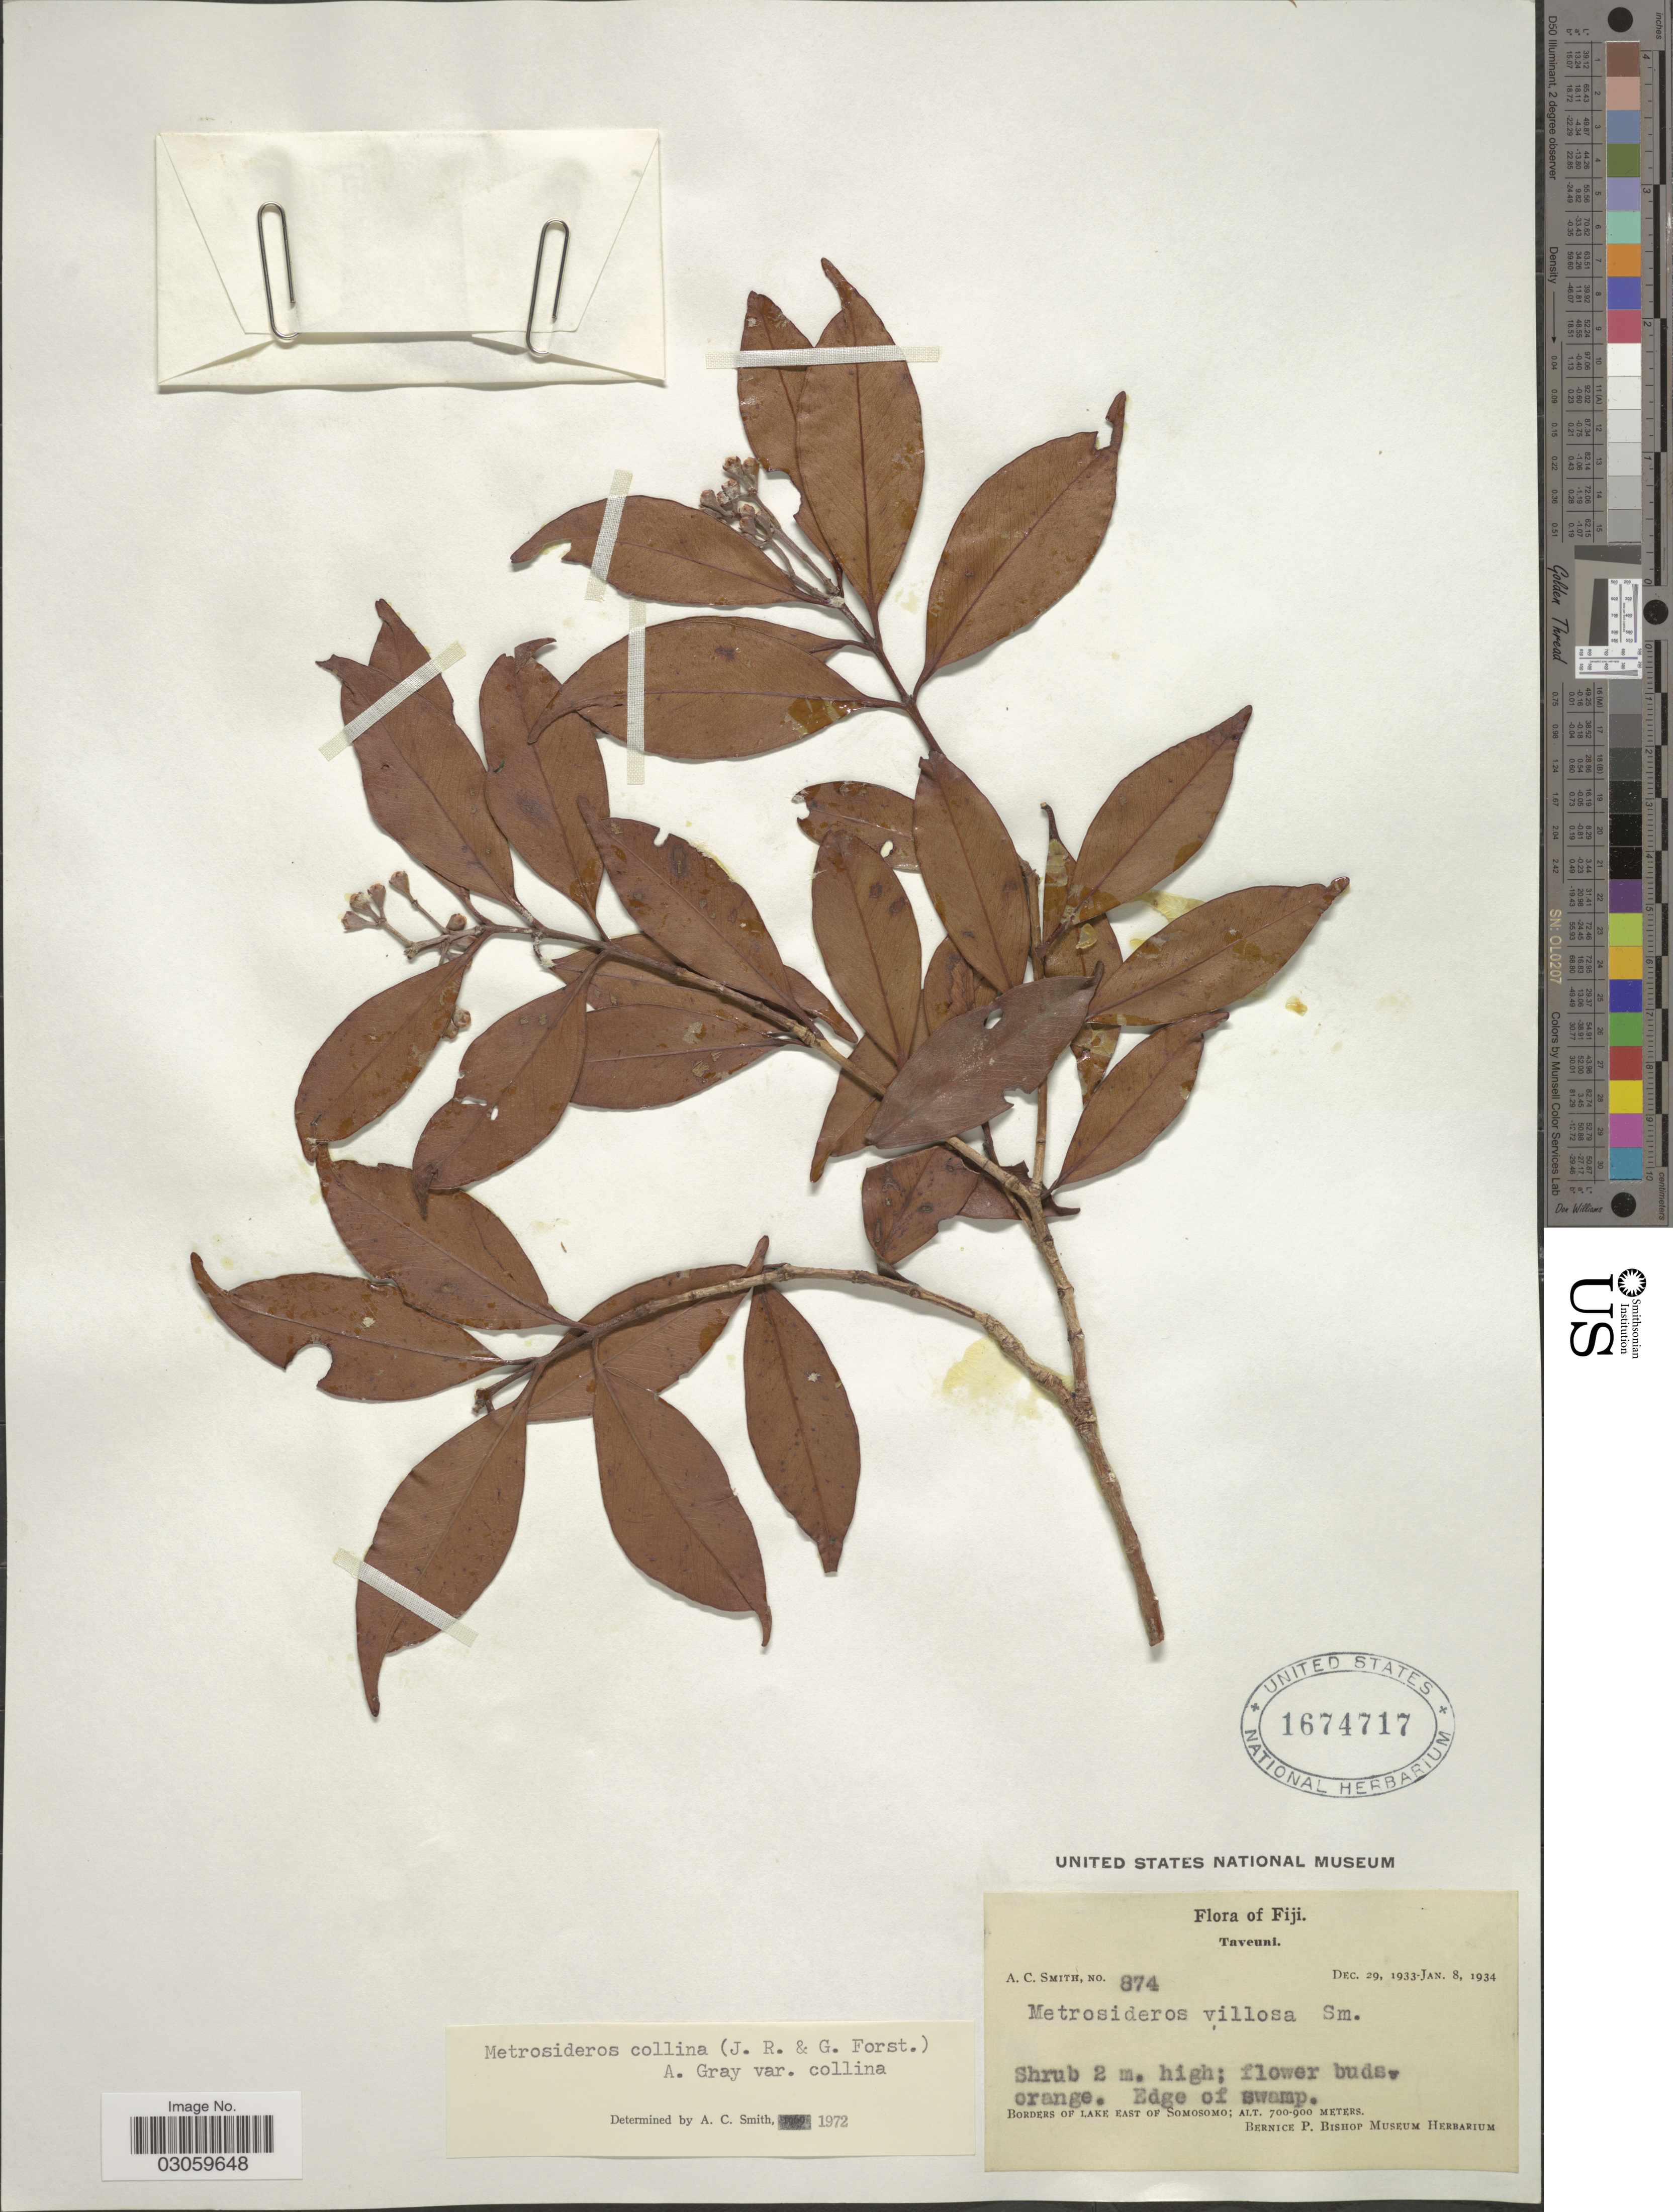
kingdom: Plantae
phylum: Tracheophyta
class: Magnoliopsida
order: Myrtales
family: Myrtaceae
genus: Metrosideros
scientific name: Metrosideros collina var. collina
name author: (J.R. Forst. & G. Forst.) A. Gray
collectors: A. C. Smith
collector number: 874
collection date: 1933-12-29/1934-01-08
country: Fiji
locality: Taveuni. Edge of swamp. Borders of Lake East of Somosomo.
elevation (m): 700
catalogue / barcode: US 1674717